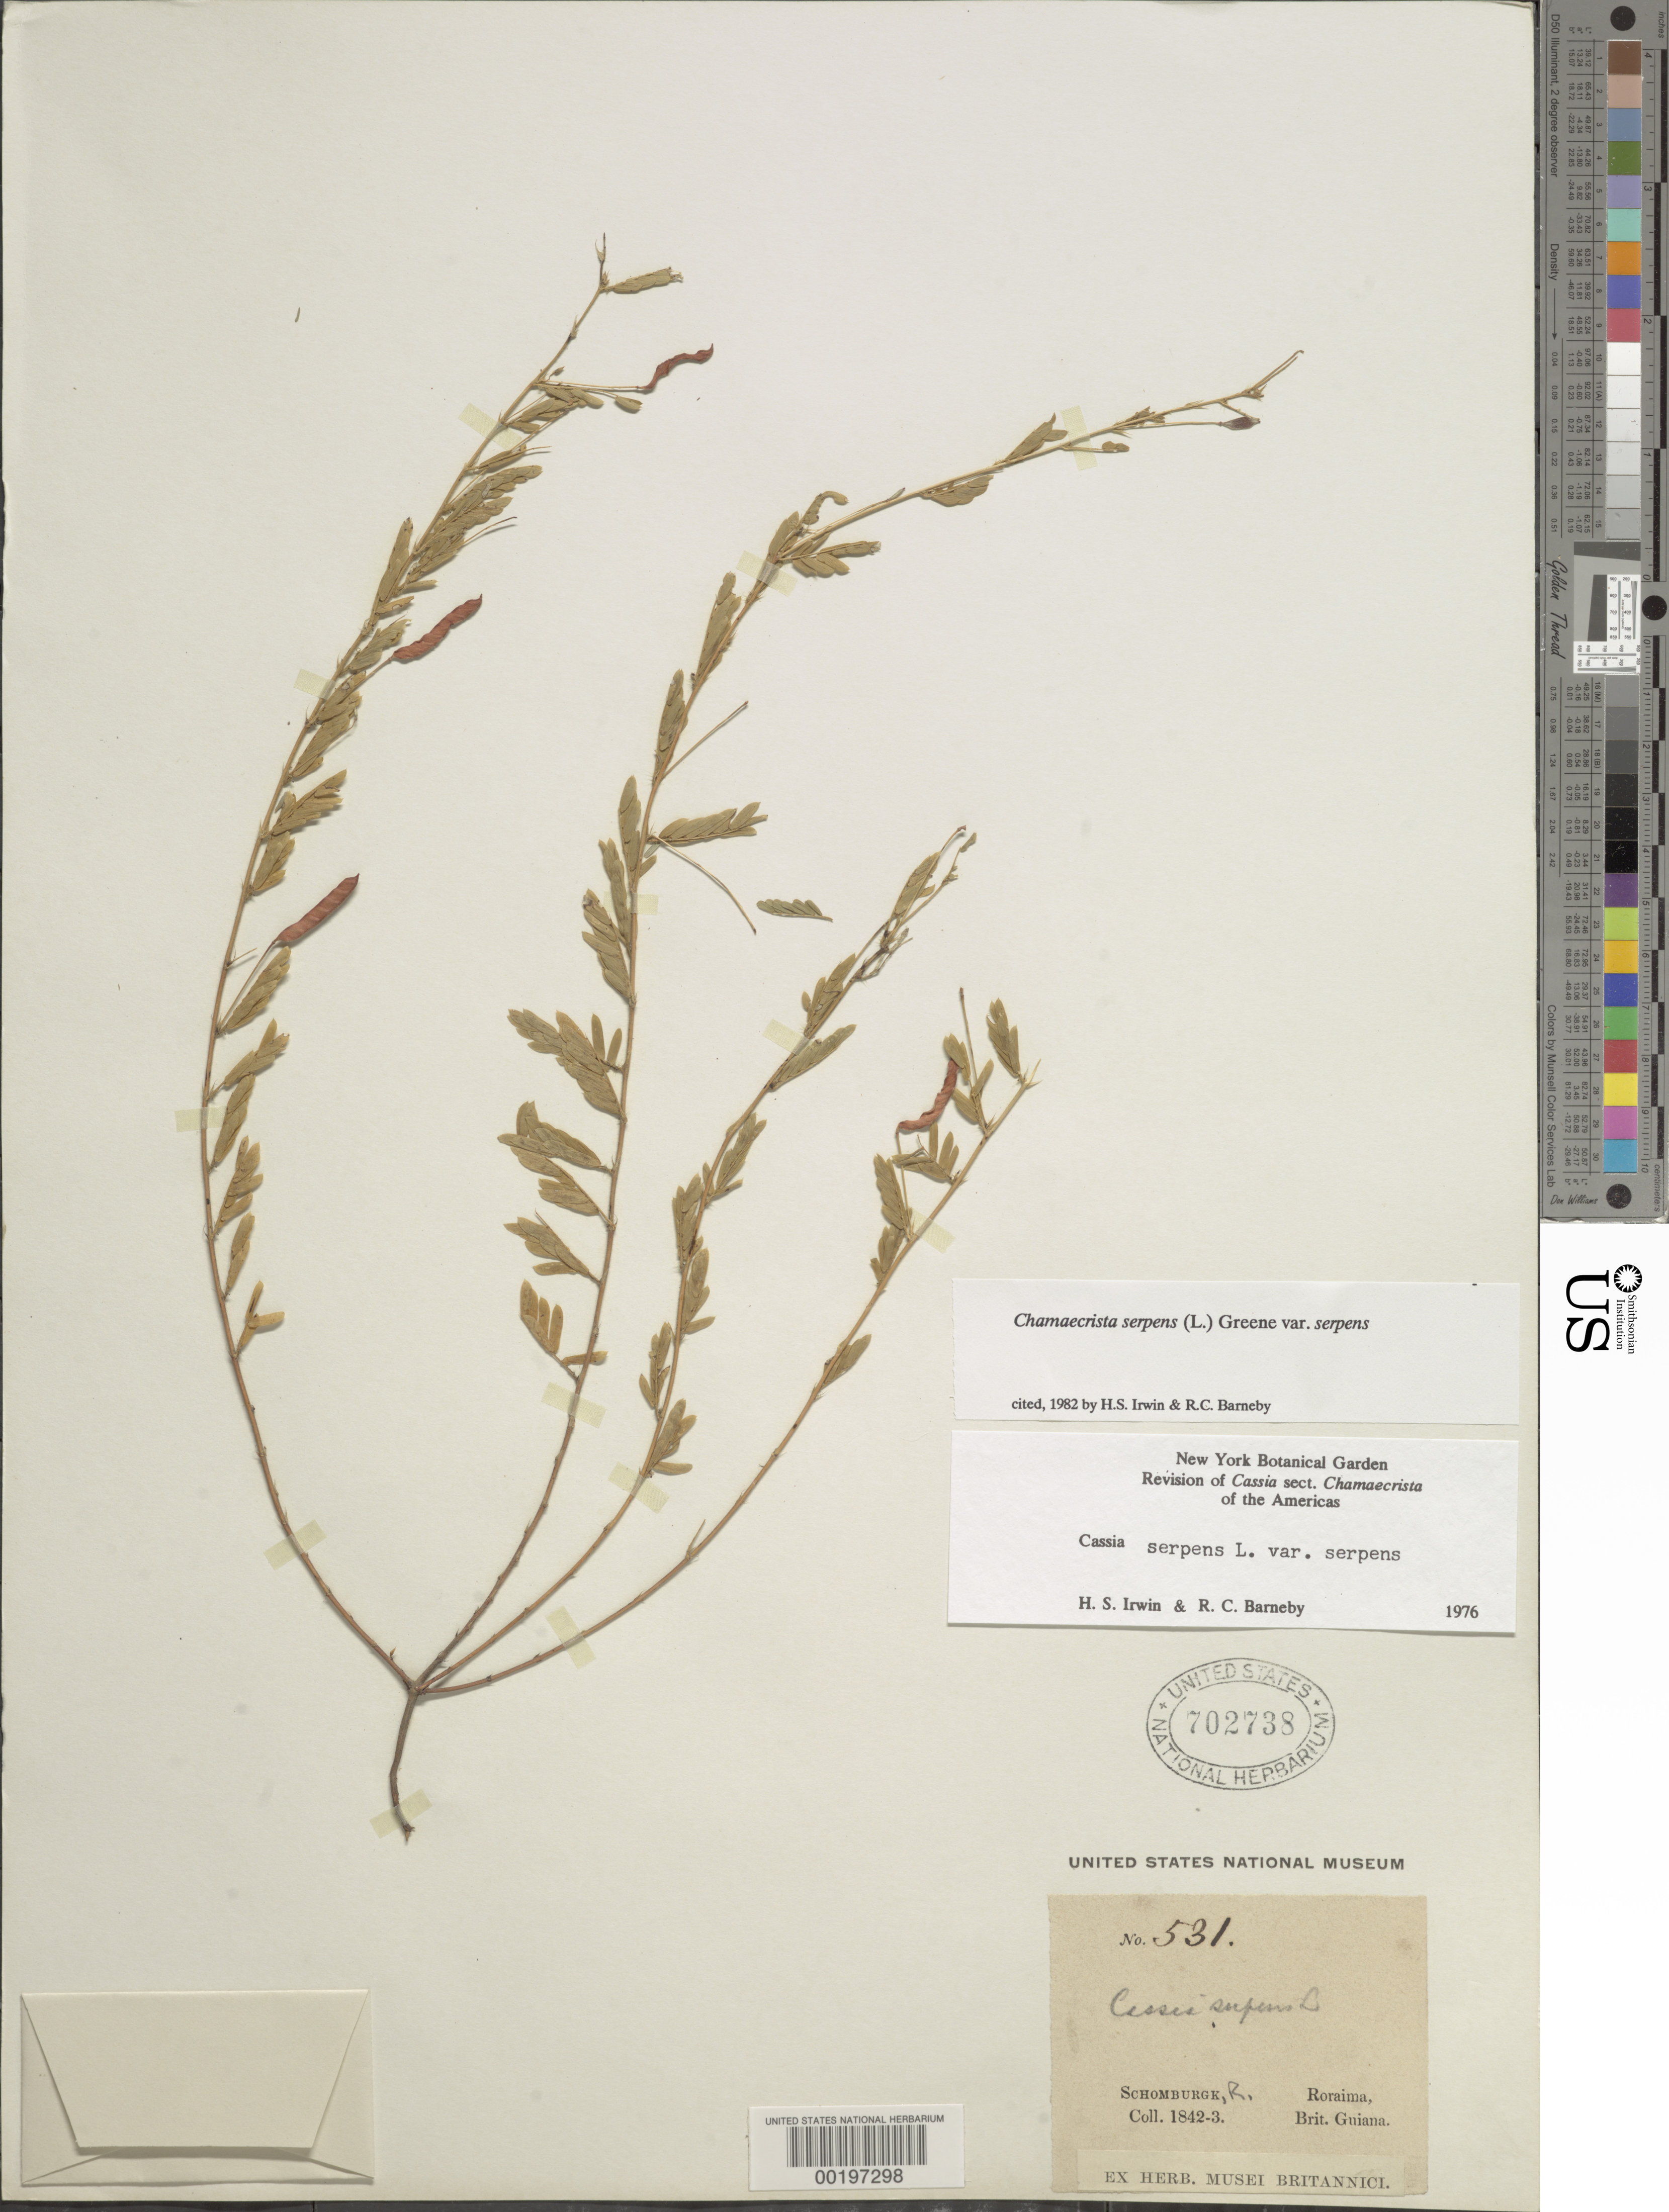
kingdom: Plantae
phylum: Tracheophyta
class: Magnoliopsida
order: Fabales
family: Fabaceae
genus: Chamaecrista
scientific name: Chamaecrista serpens var. serpens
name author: (L.) Greene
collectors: M. R. Schomburgk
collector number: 531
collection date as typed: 1842 to -- --- 1843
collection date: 1842/1843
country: Guyana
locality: Roraima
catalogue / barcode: US 702738